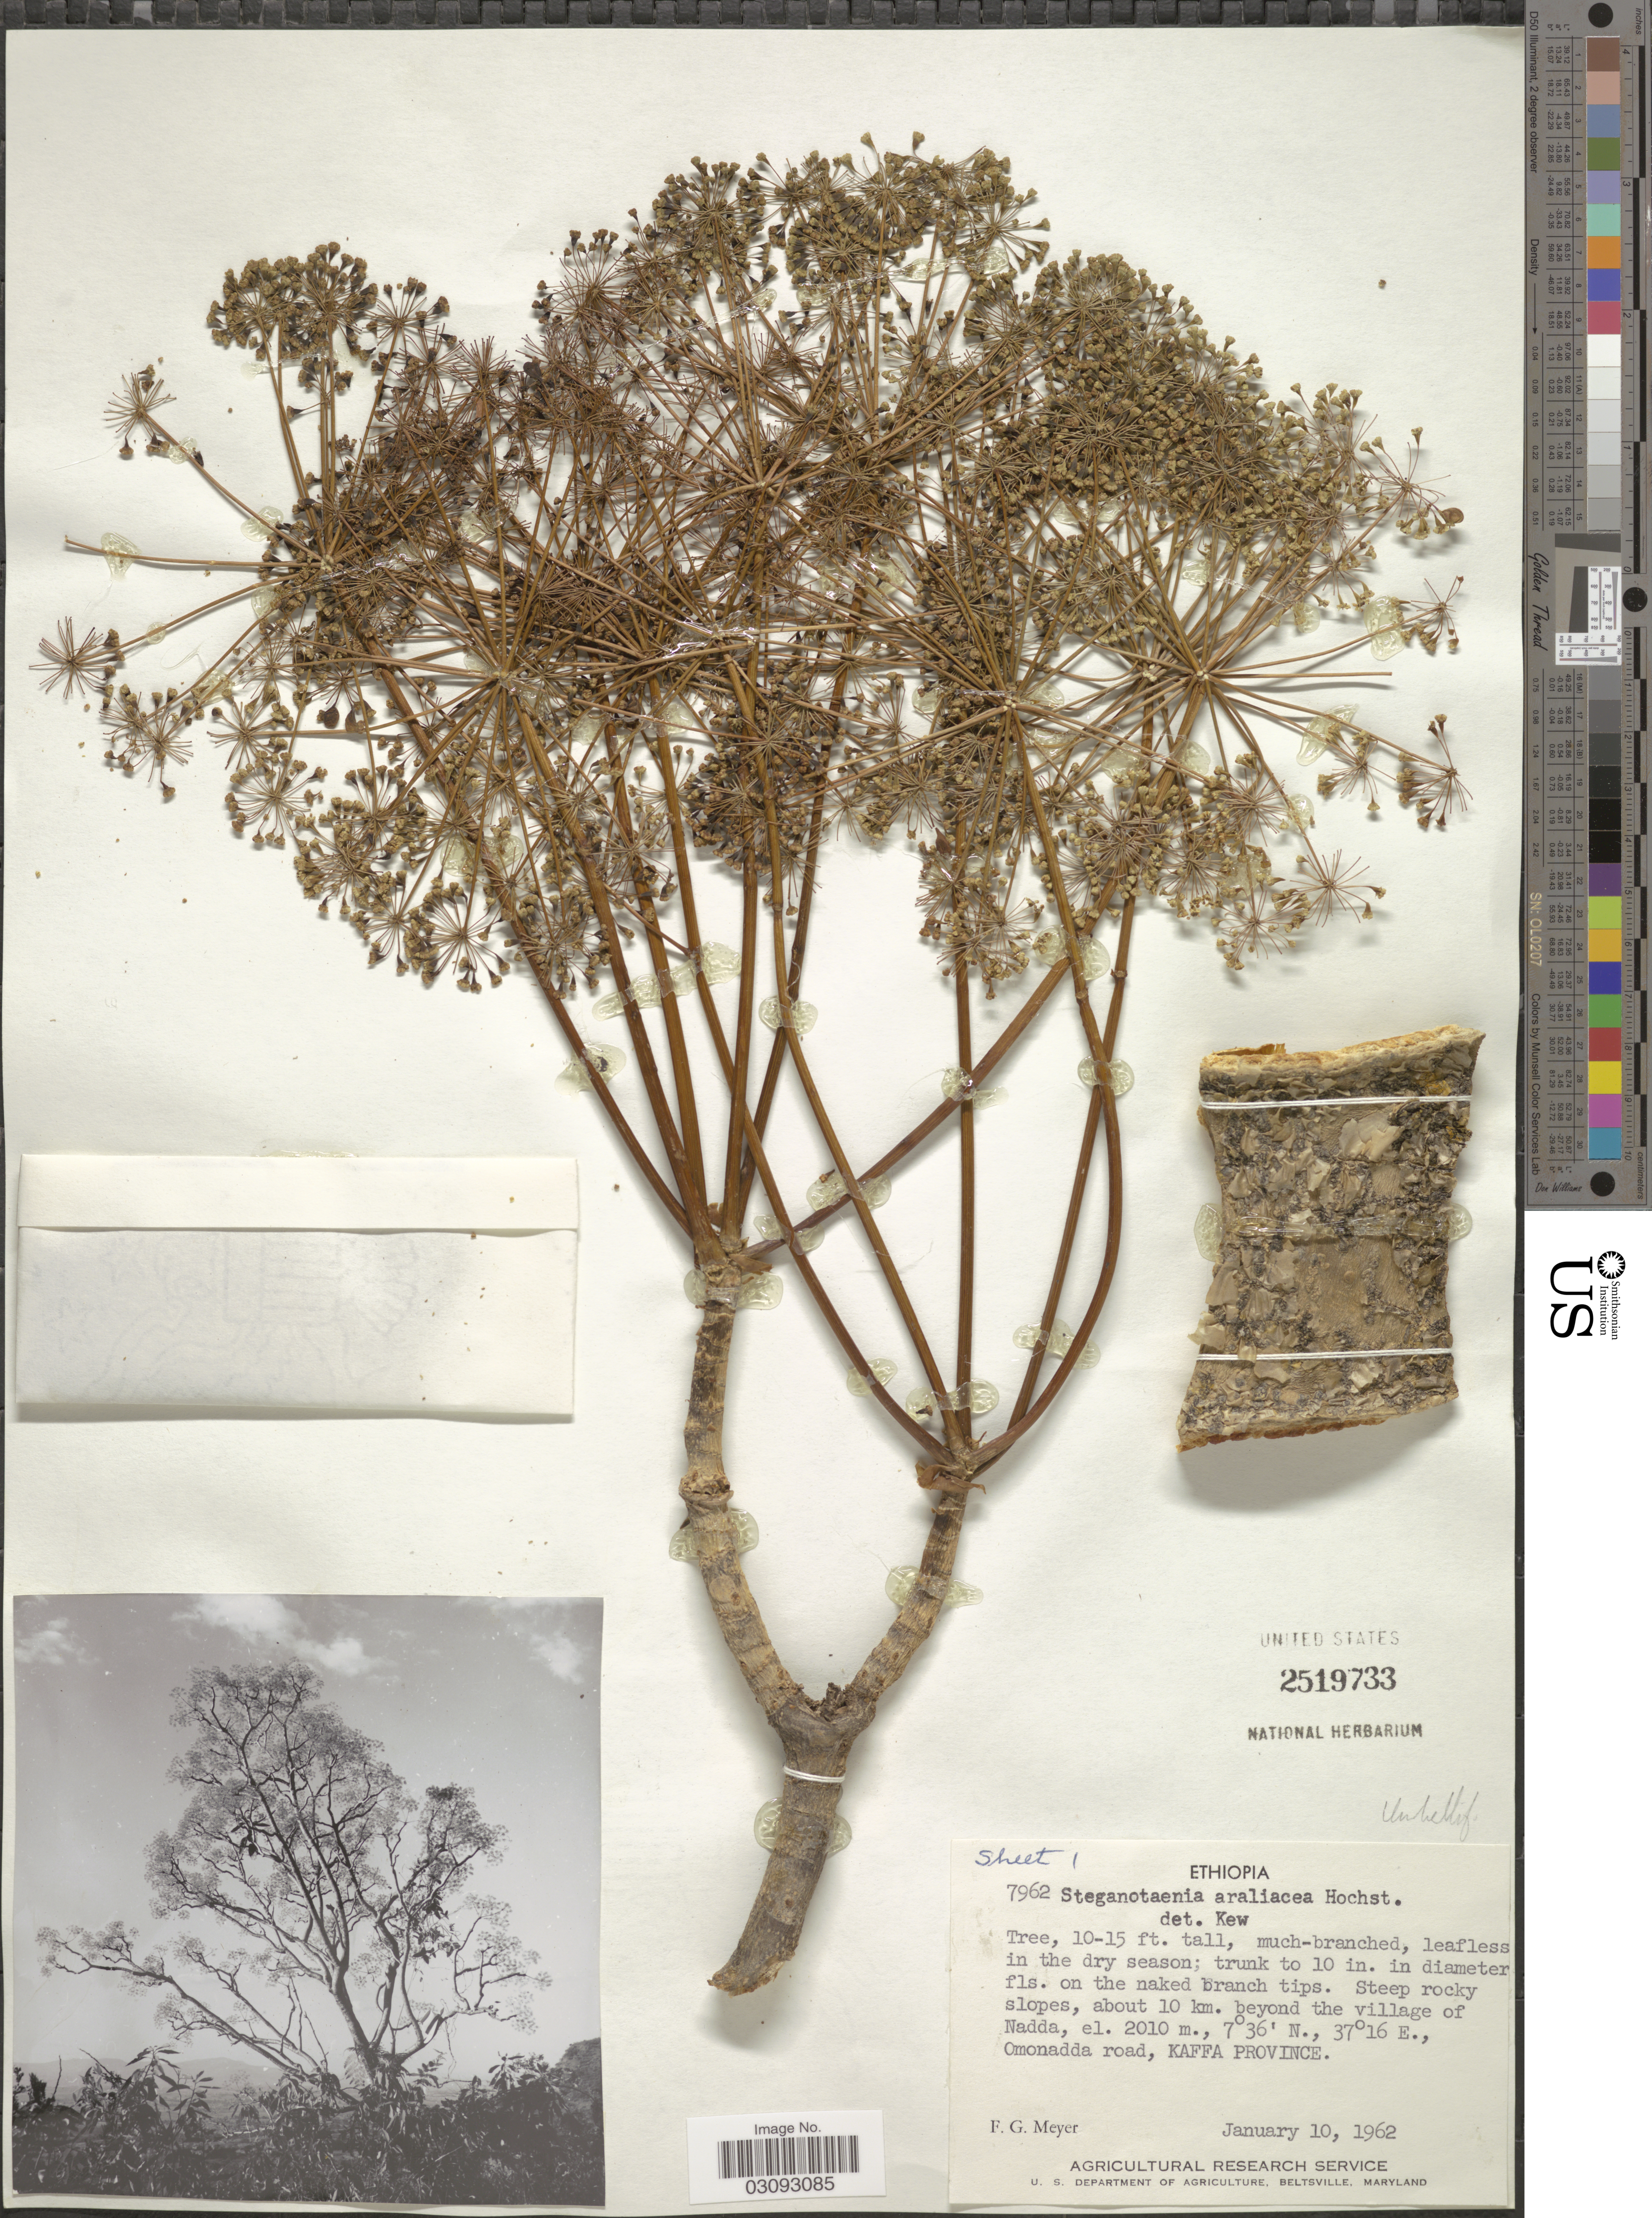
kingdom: Plantae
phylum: Tracheophyta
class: Magnoliopsida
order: Apiales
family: Apiaceae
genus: Peucedanum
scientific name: Peucedanum araliaceum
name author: (Hochst.) Benth. & Hook. f. ex Vatke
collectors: F. G. Meyer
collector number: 7962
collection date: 1962-01-10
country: Ethiopia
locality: About 10 km. beyond the village of Nadda, Omonadda road, Kaffa Province.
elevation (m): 2010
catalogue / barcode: US 2519733